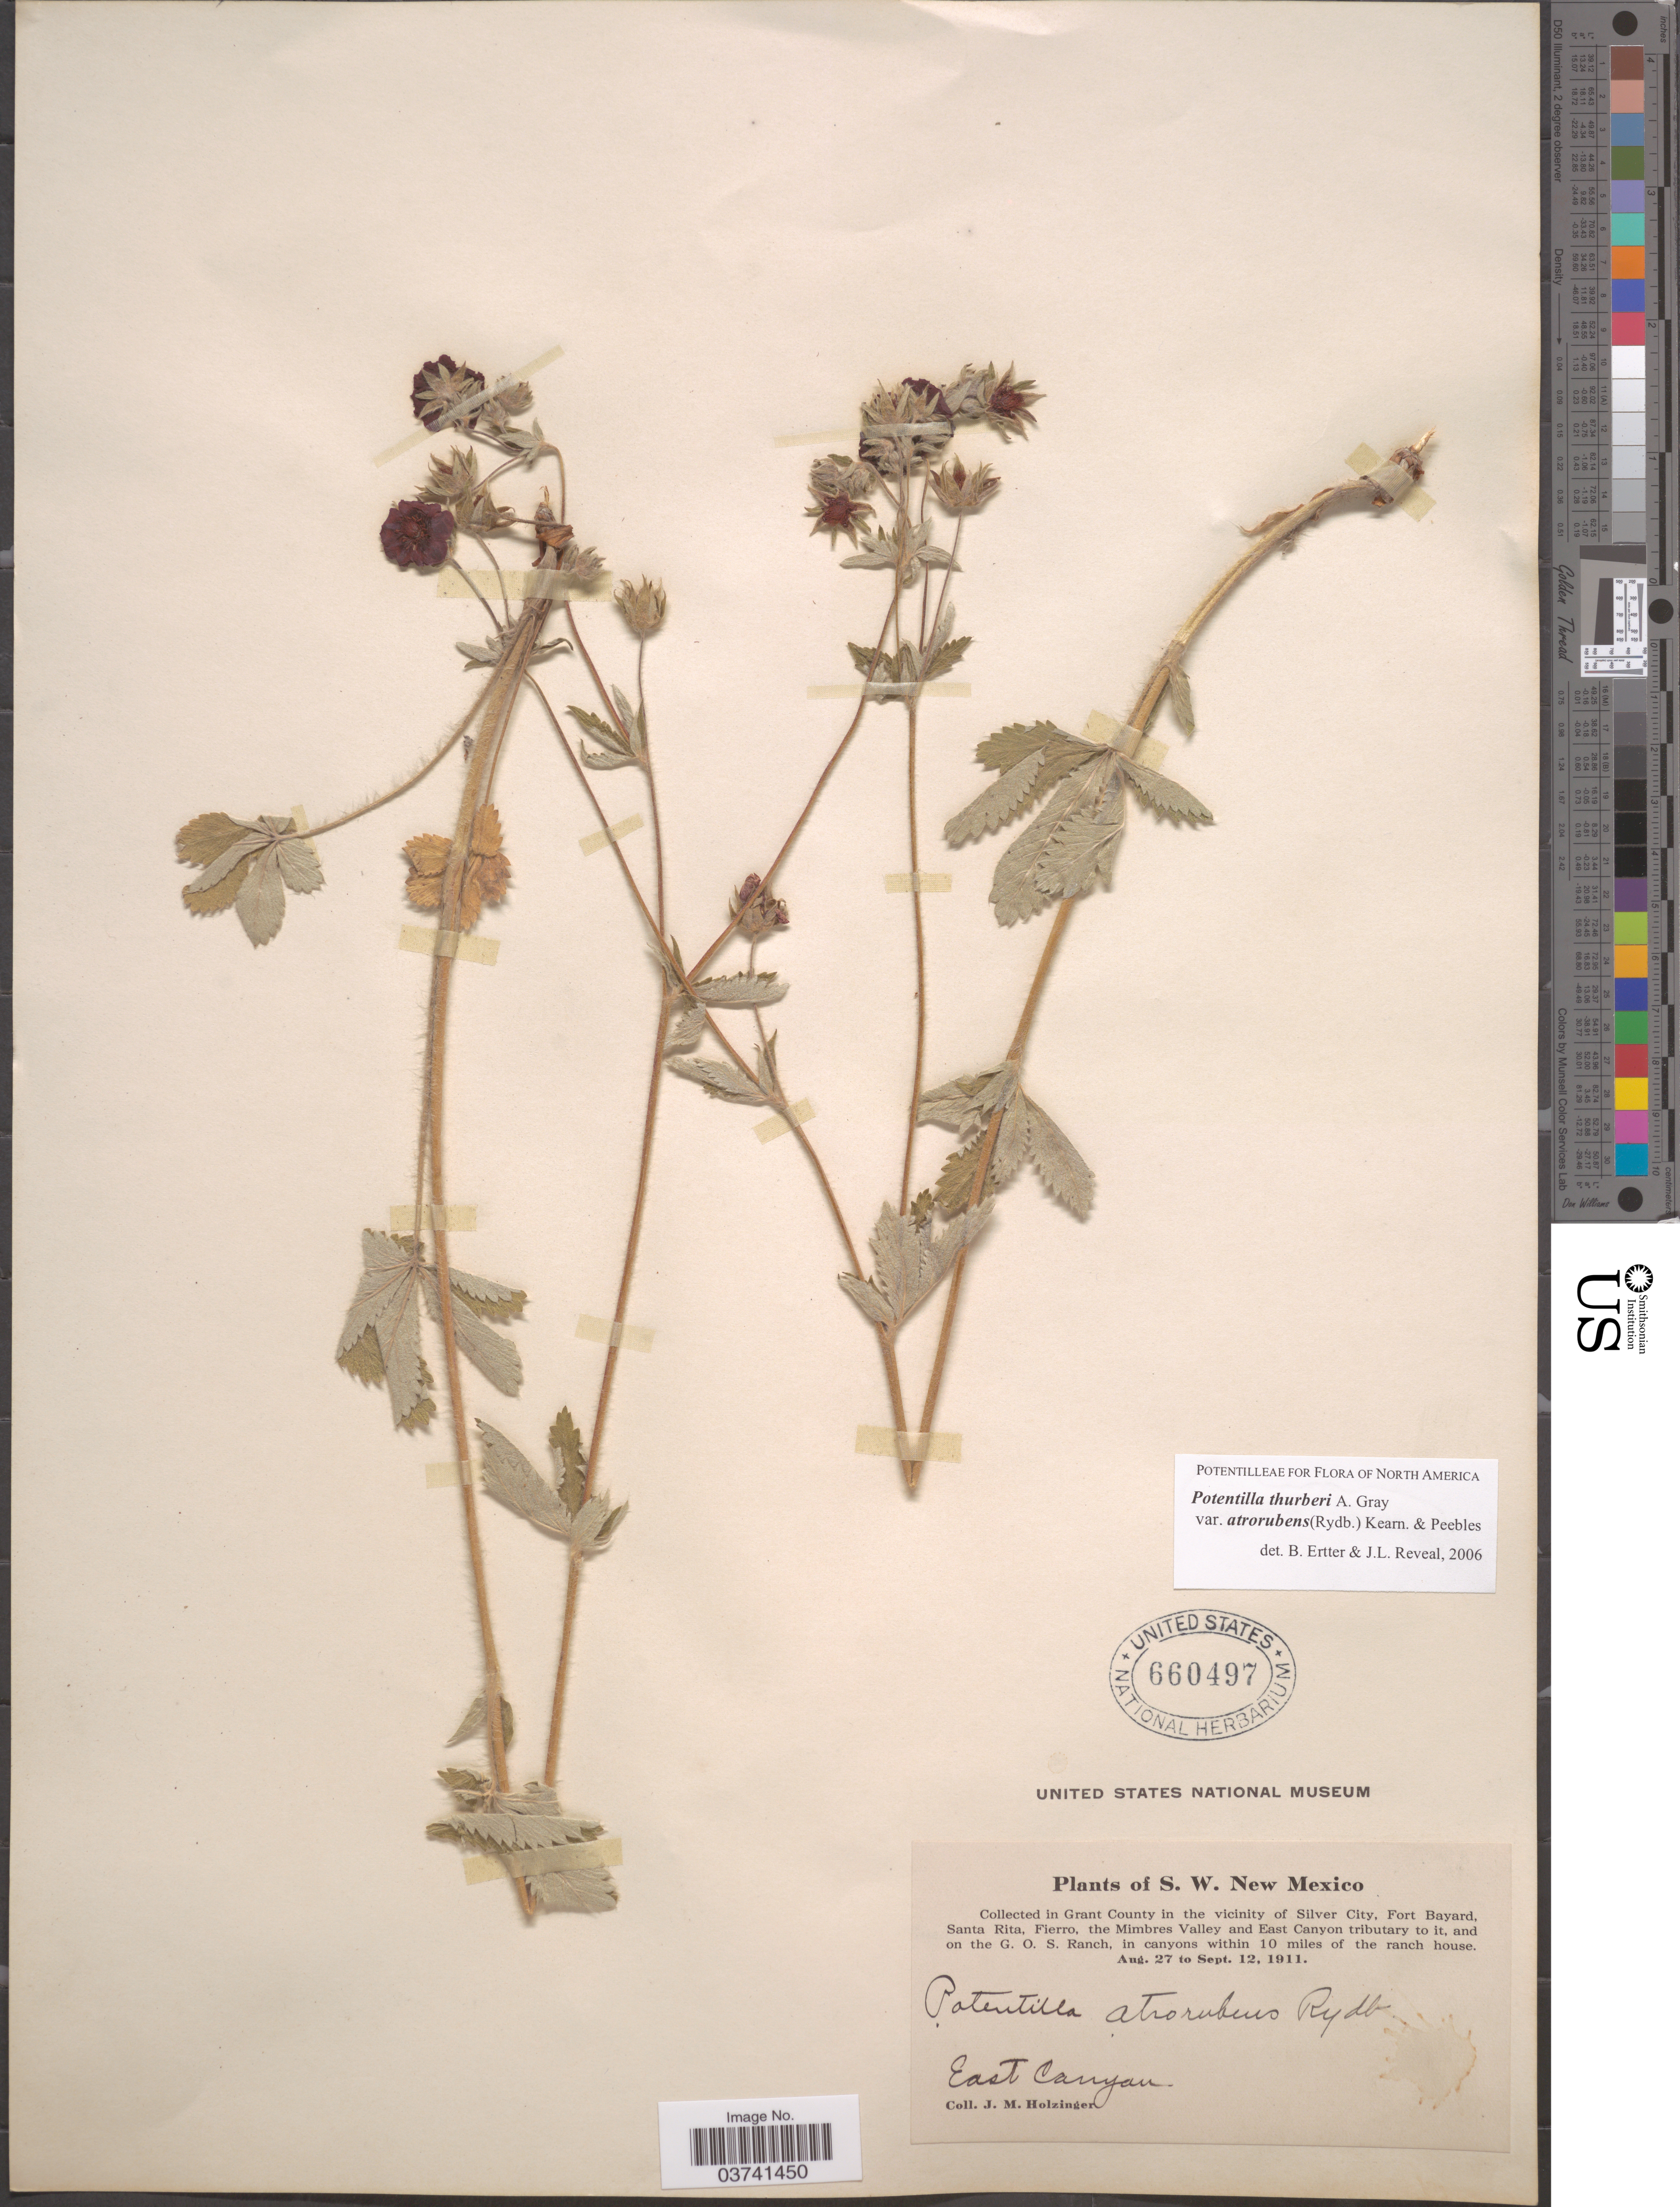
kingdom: Plantae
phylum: Tracheophyta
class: Magnoliopsida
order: Rosales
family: Rosaceae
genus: Potentilla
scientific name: Potentilla thurberi var. atrorubens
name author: A. Gray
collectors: J. M. Holzinger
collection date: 1911-08-27/1911-09-12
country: United States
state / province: New Mexico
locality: S. W. New Mexico. In Grant County in the vicinity of Silver City, Fort Bayard, Santa Rita, Fierro, The Mimbres Valley and East Canyon tributary to it, and on the G. O. S. Ranch, in canyons within 10 miles of the ranch house. East Canyon.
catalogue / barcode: US 660497